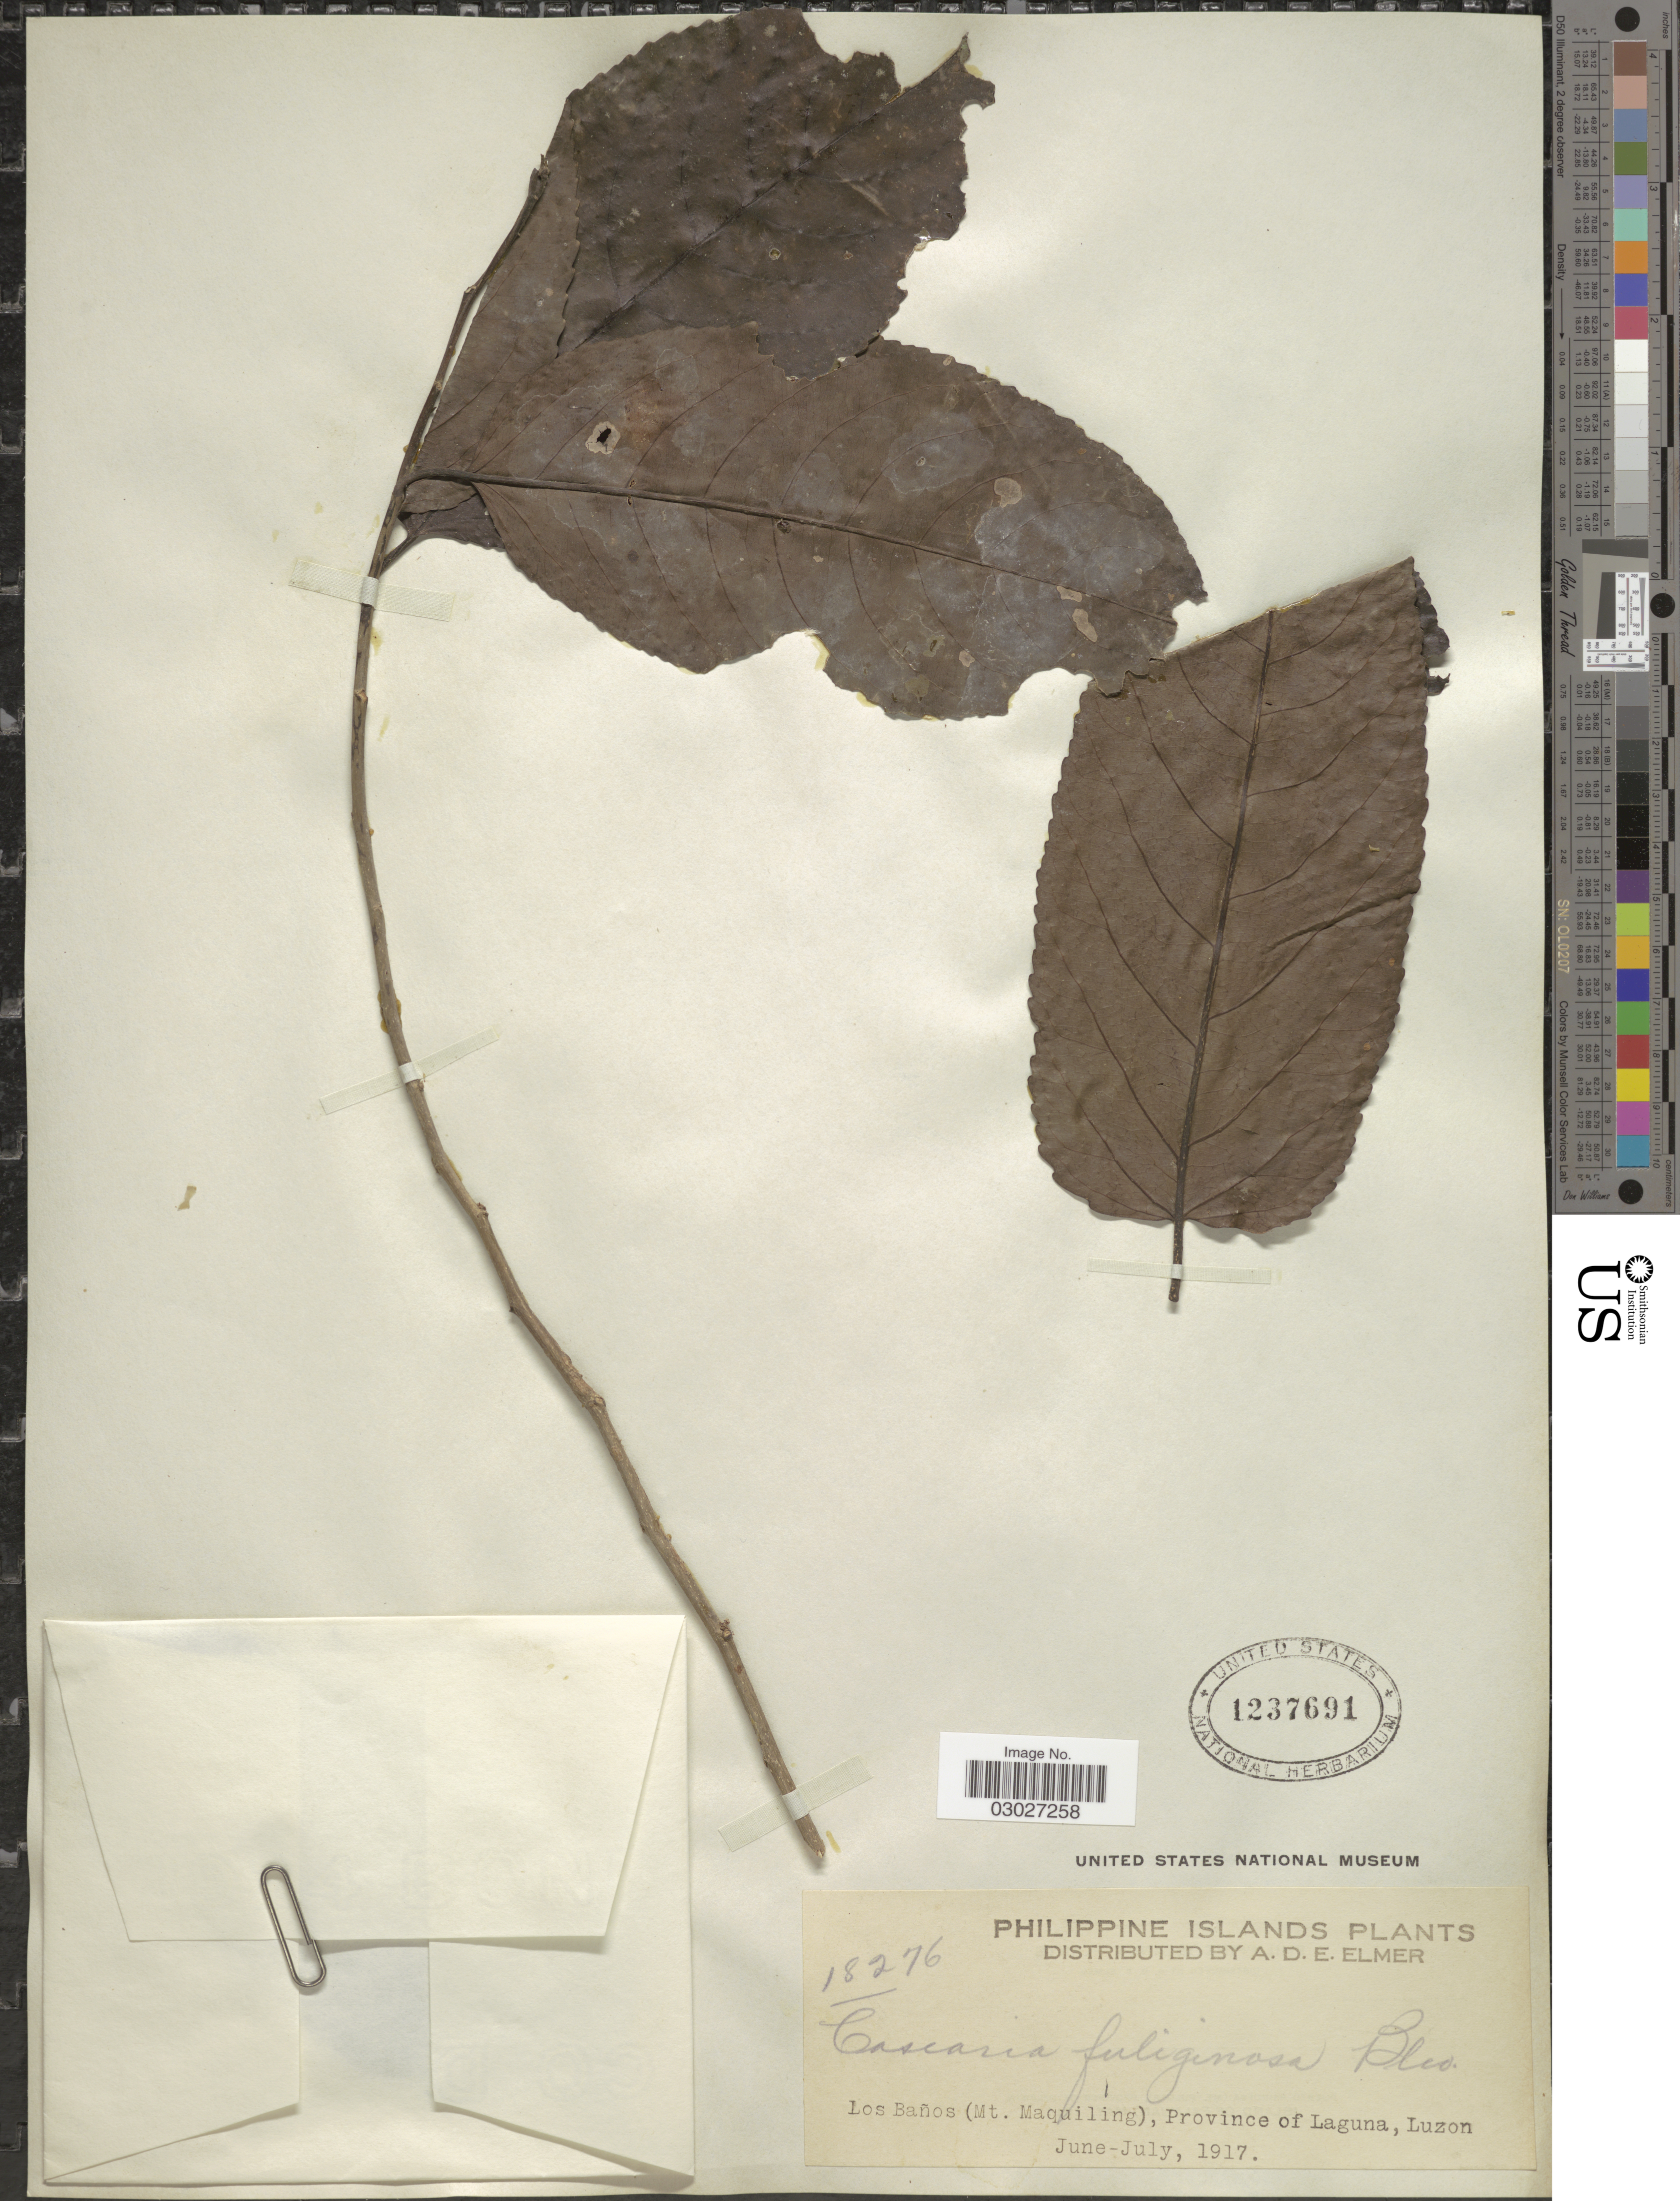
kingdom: Plantae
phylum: Tracheophyta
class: Magnoliopsida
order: Malpighiales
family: Salicaceae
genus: Casearia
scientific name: Casearia fuliginosa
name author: (Blanco) Blanco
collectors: A. D. E. Elmer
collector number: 18276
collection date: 1917-06/1917-07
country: Philippines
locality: Philippine Islands, Los Baños (Mt. Maquiling), Province of Laguna, Luzon.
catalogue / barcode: US 1237691